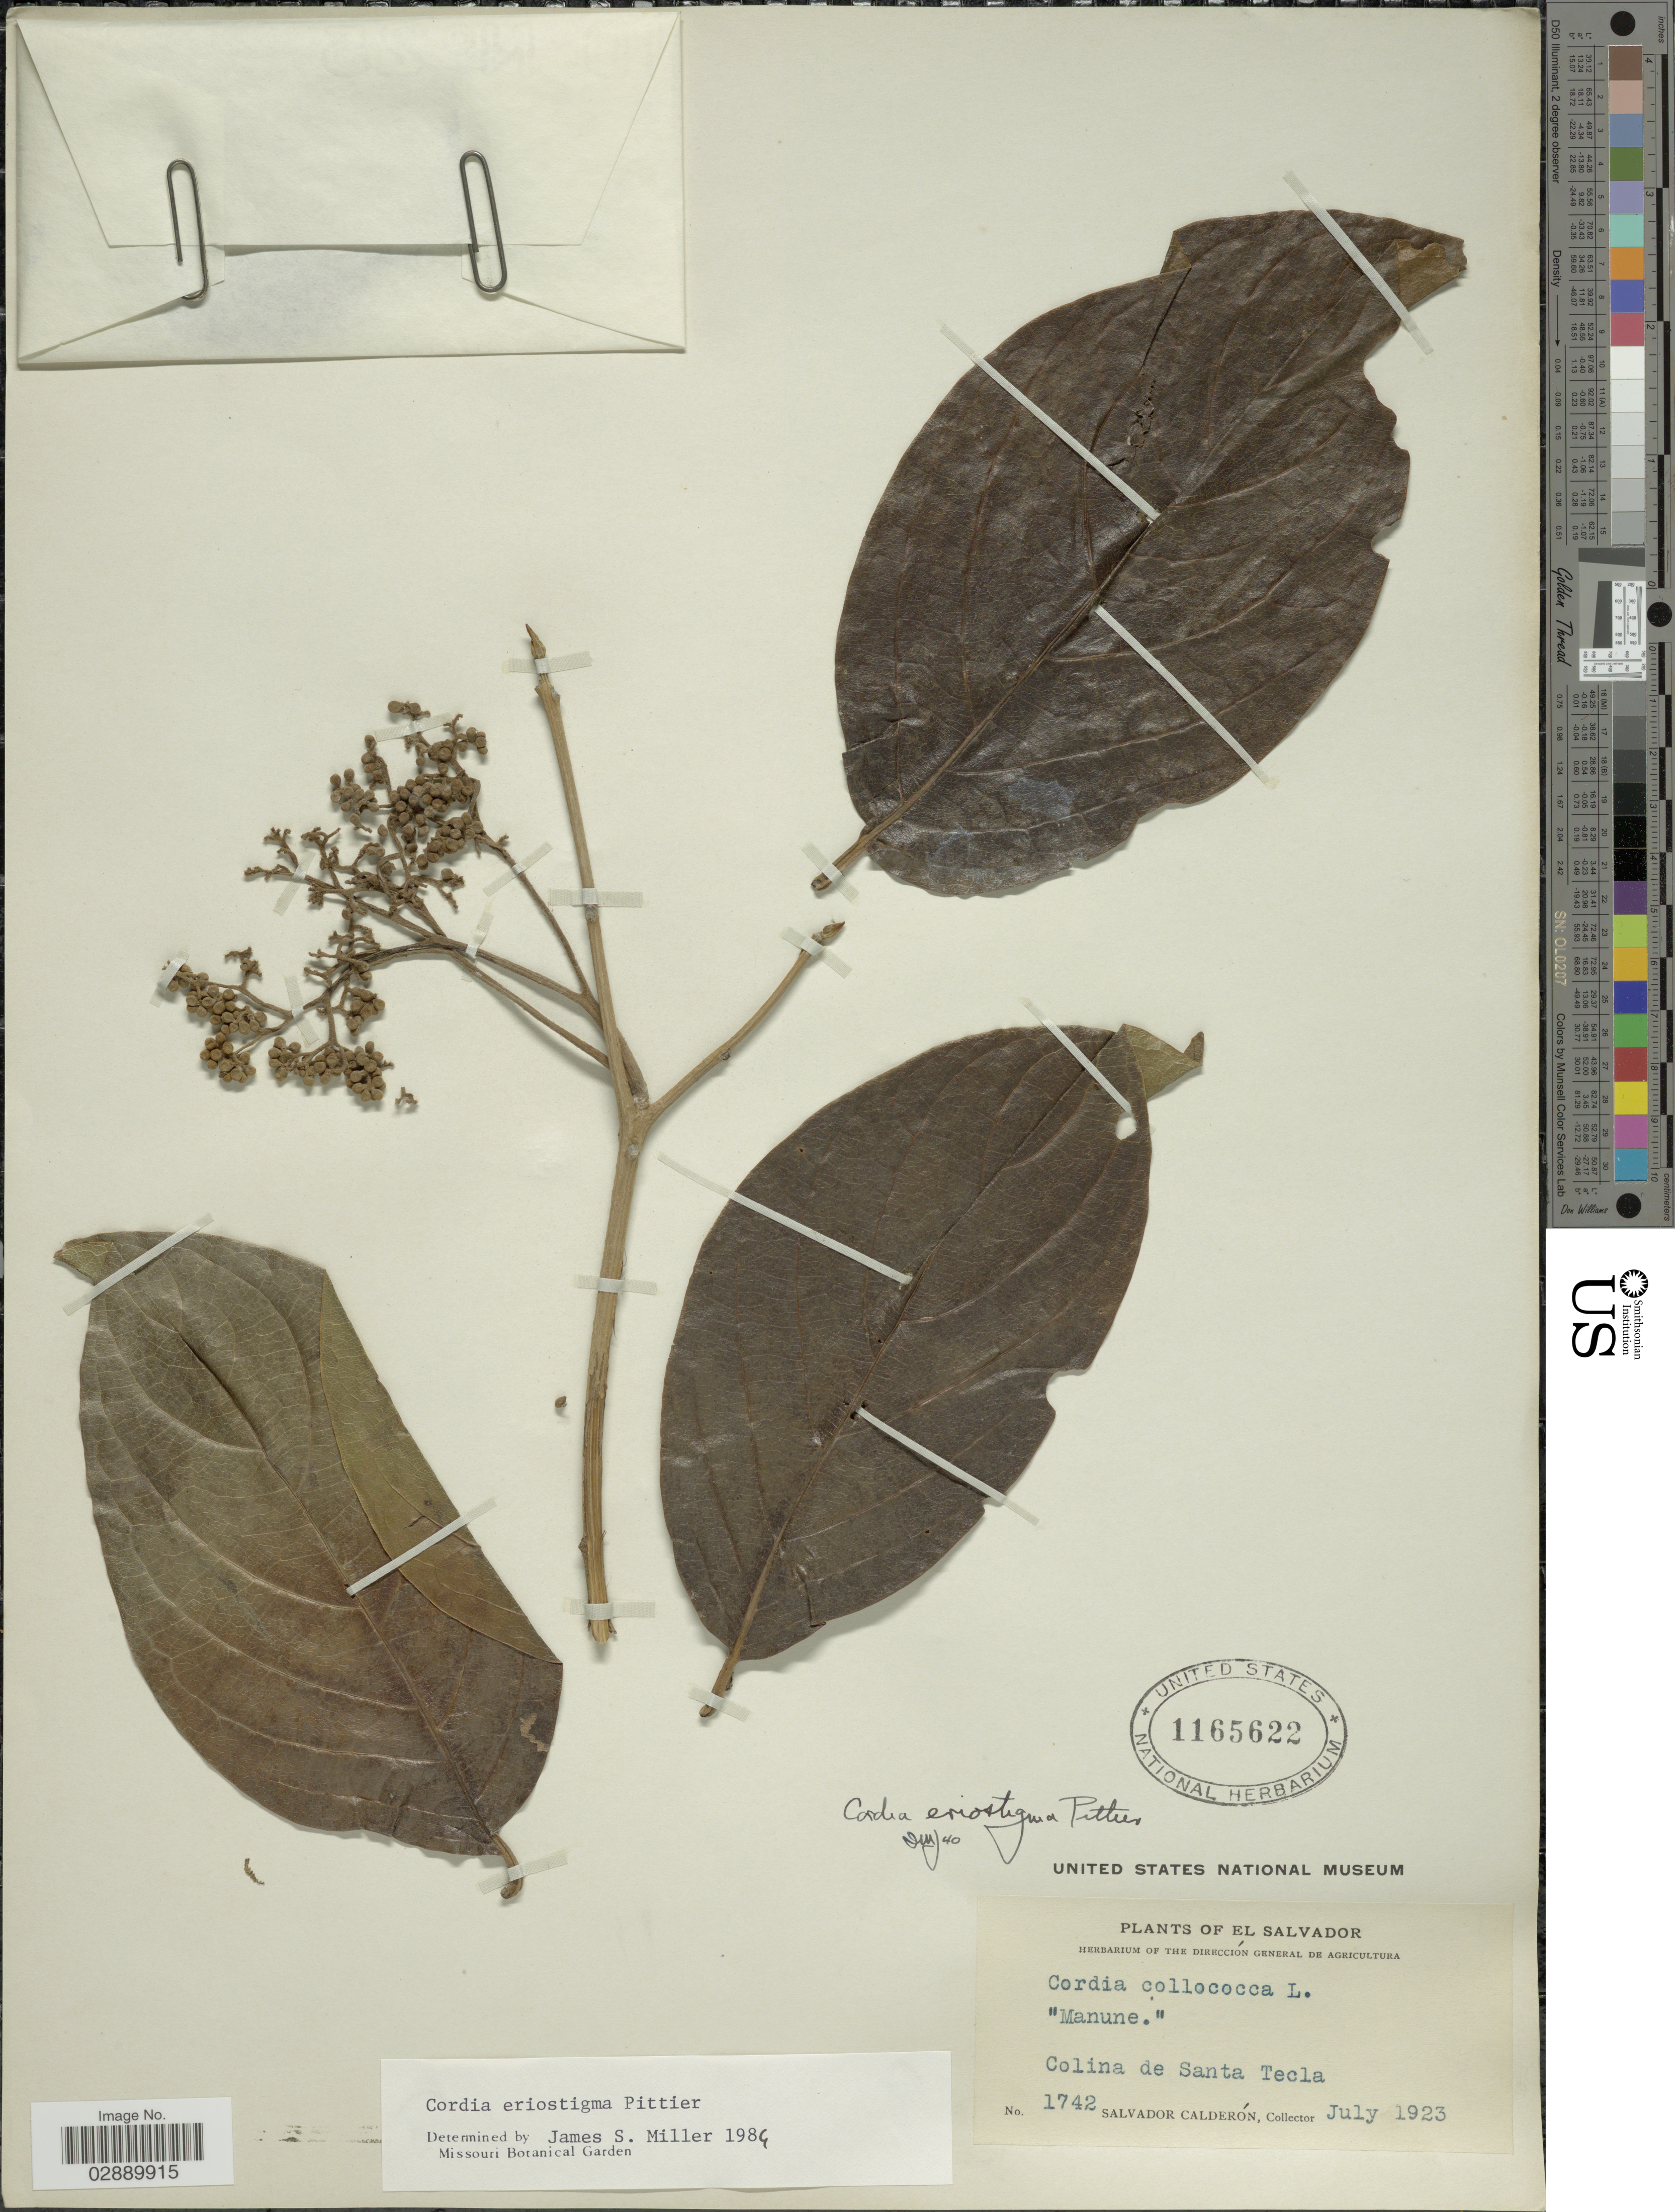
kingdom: Plantae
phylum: Tracheophyta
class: Magnoliopsida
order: Boraginales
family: Cordiaceae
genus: Cordia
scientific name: Cordia eriostigma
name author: Pittier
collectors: S. Calderón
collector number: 1742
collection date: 1923-07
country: El Salvador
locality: Colina de Santa Tecla.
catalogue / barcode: US 1165622